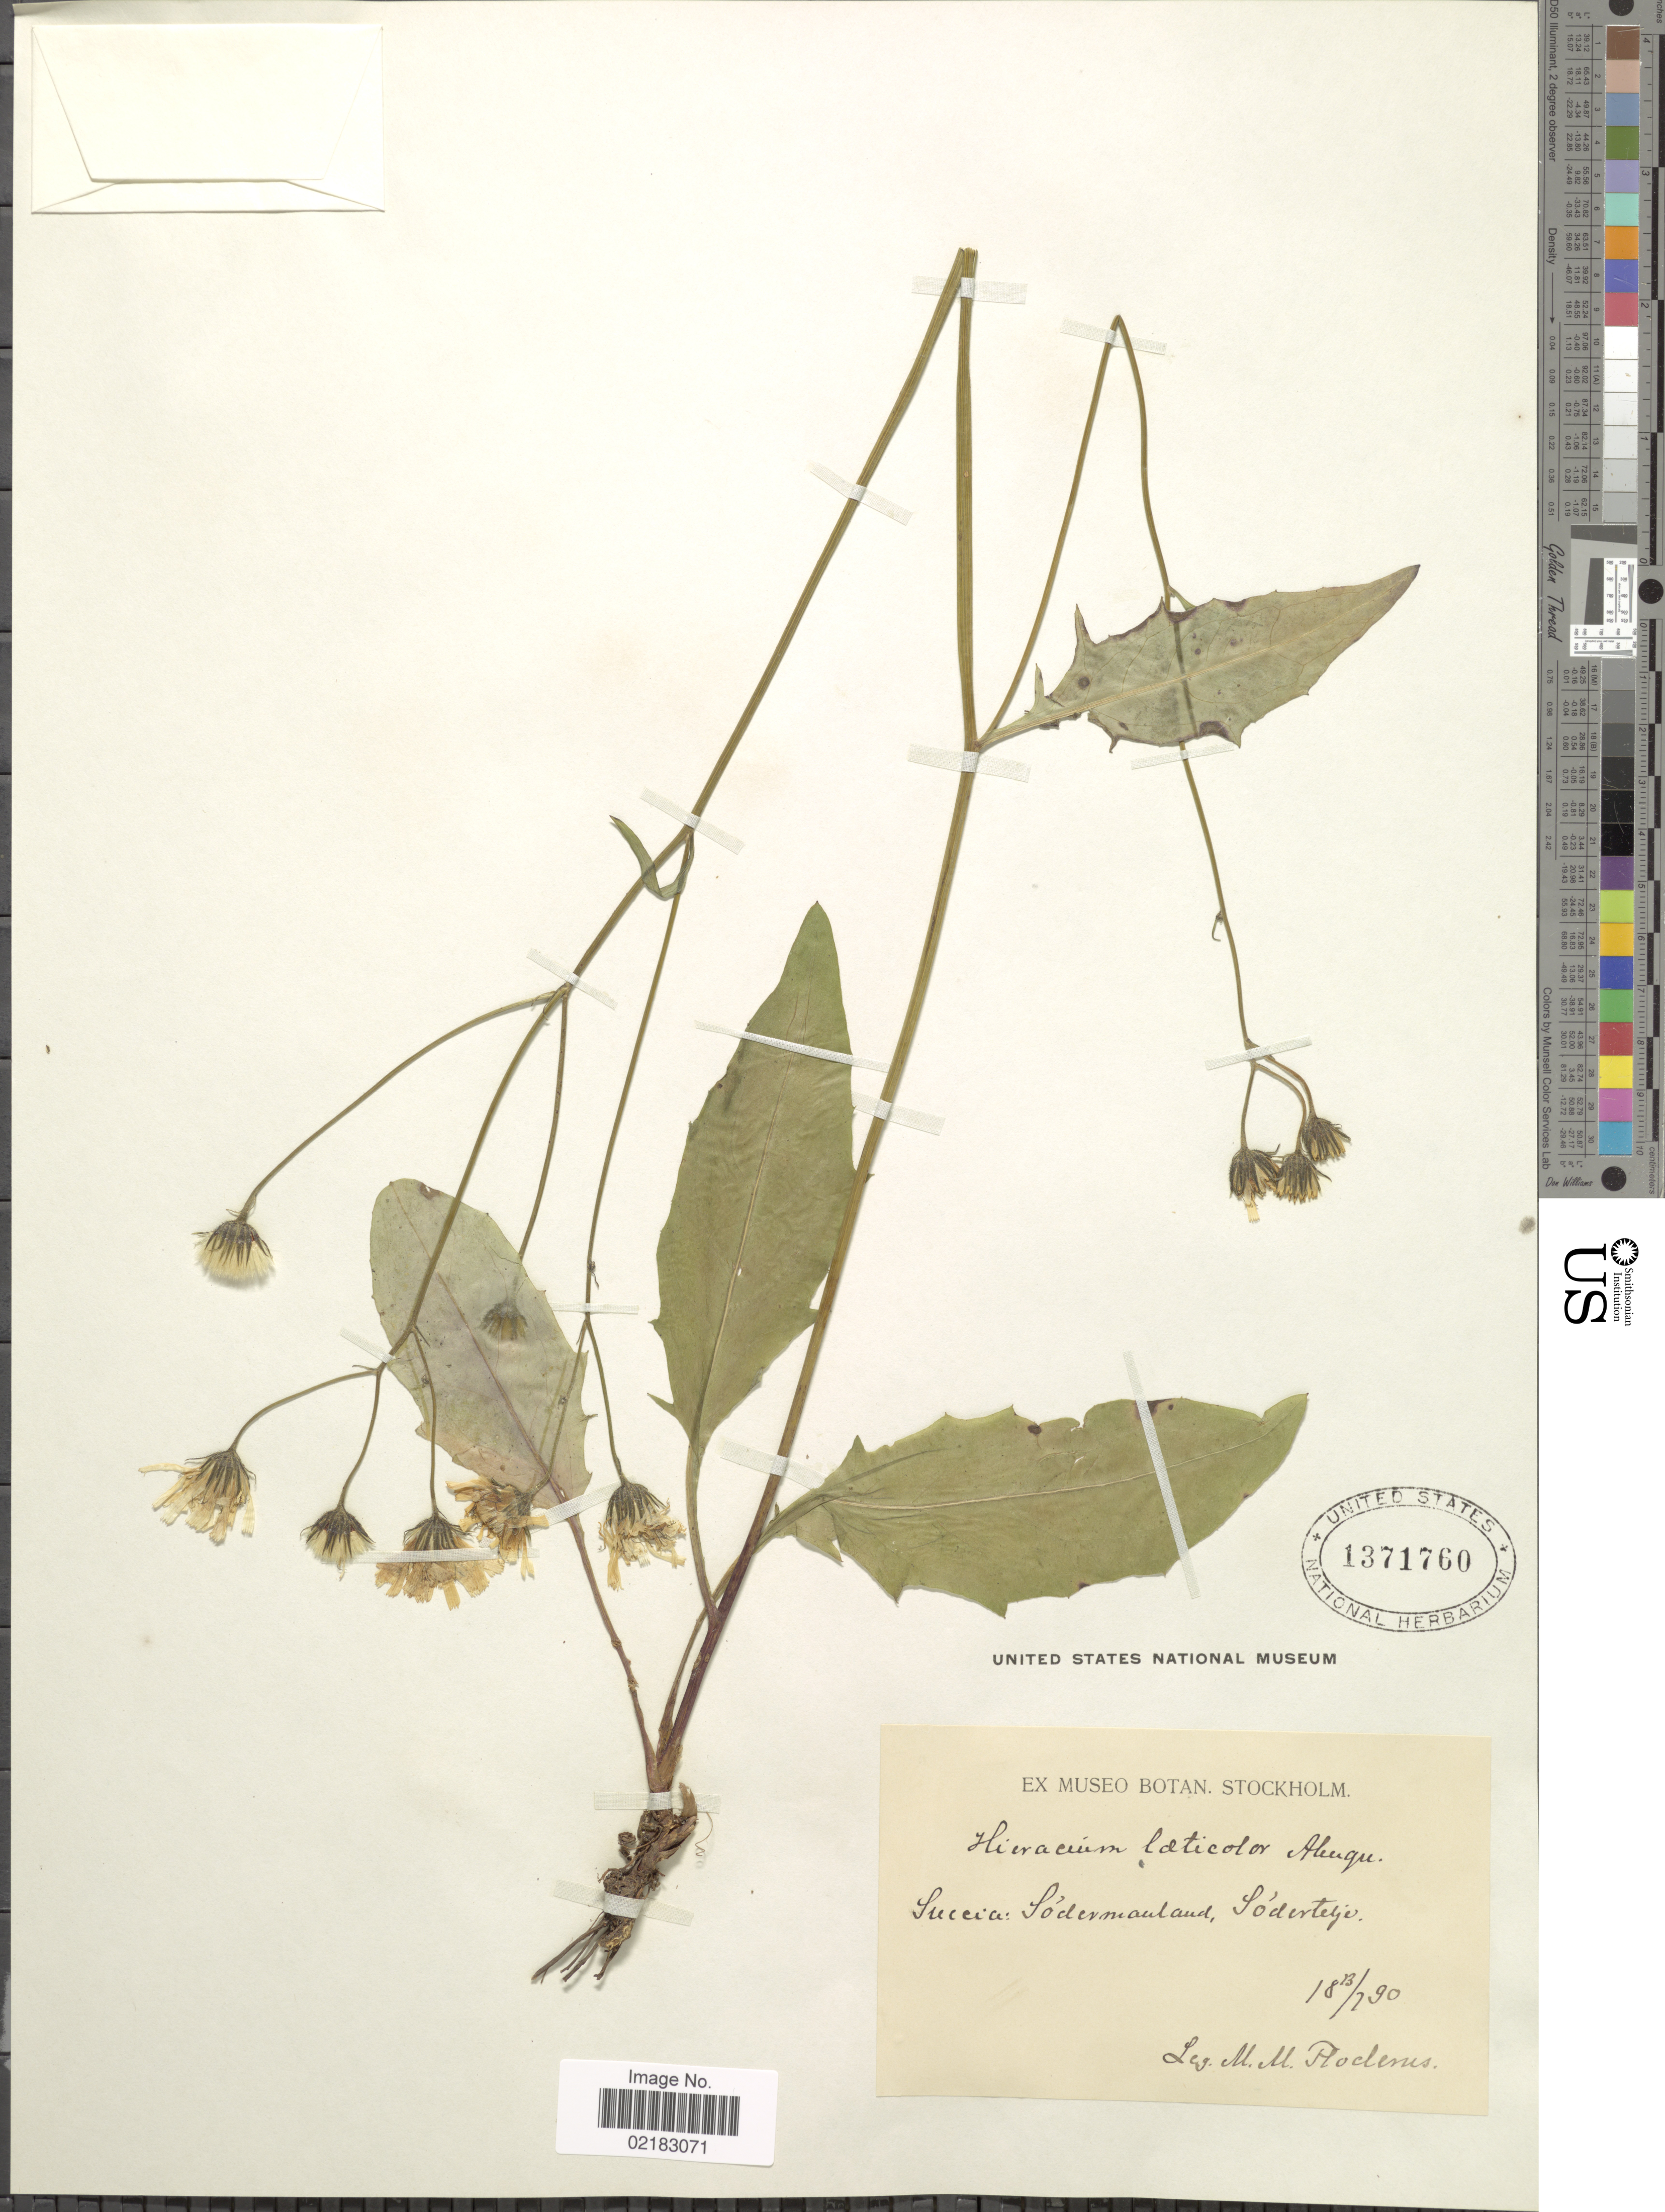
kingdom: Plantae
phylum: Tracheophyta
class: Magnoliopsida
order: Asterales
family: Asteraceae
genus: Hieracium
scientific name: Hieracium caesium subsp. laeticolor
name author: E.B. Almq.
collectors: M. Hodems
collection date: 1890-07-13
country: Sweden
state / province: Sodermanland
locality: Sodemanland, Södertälje.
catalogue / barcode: US 1371760